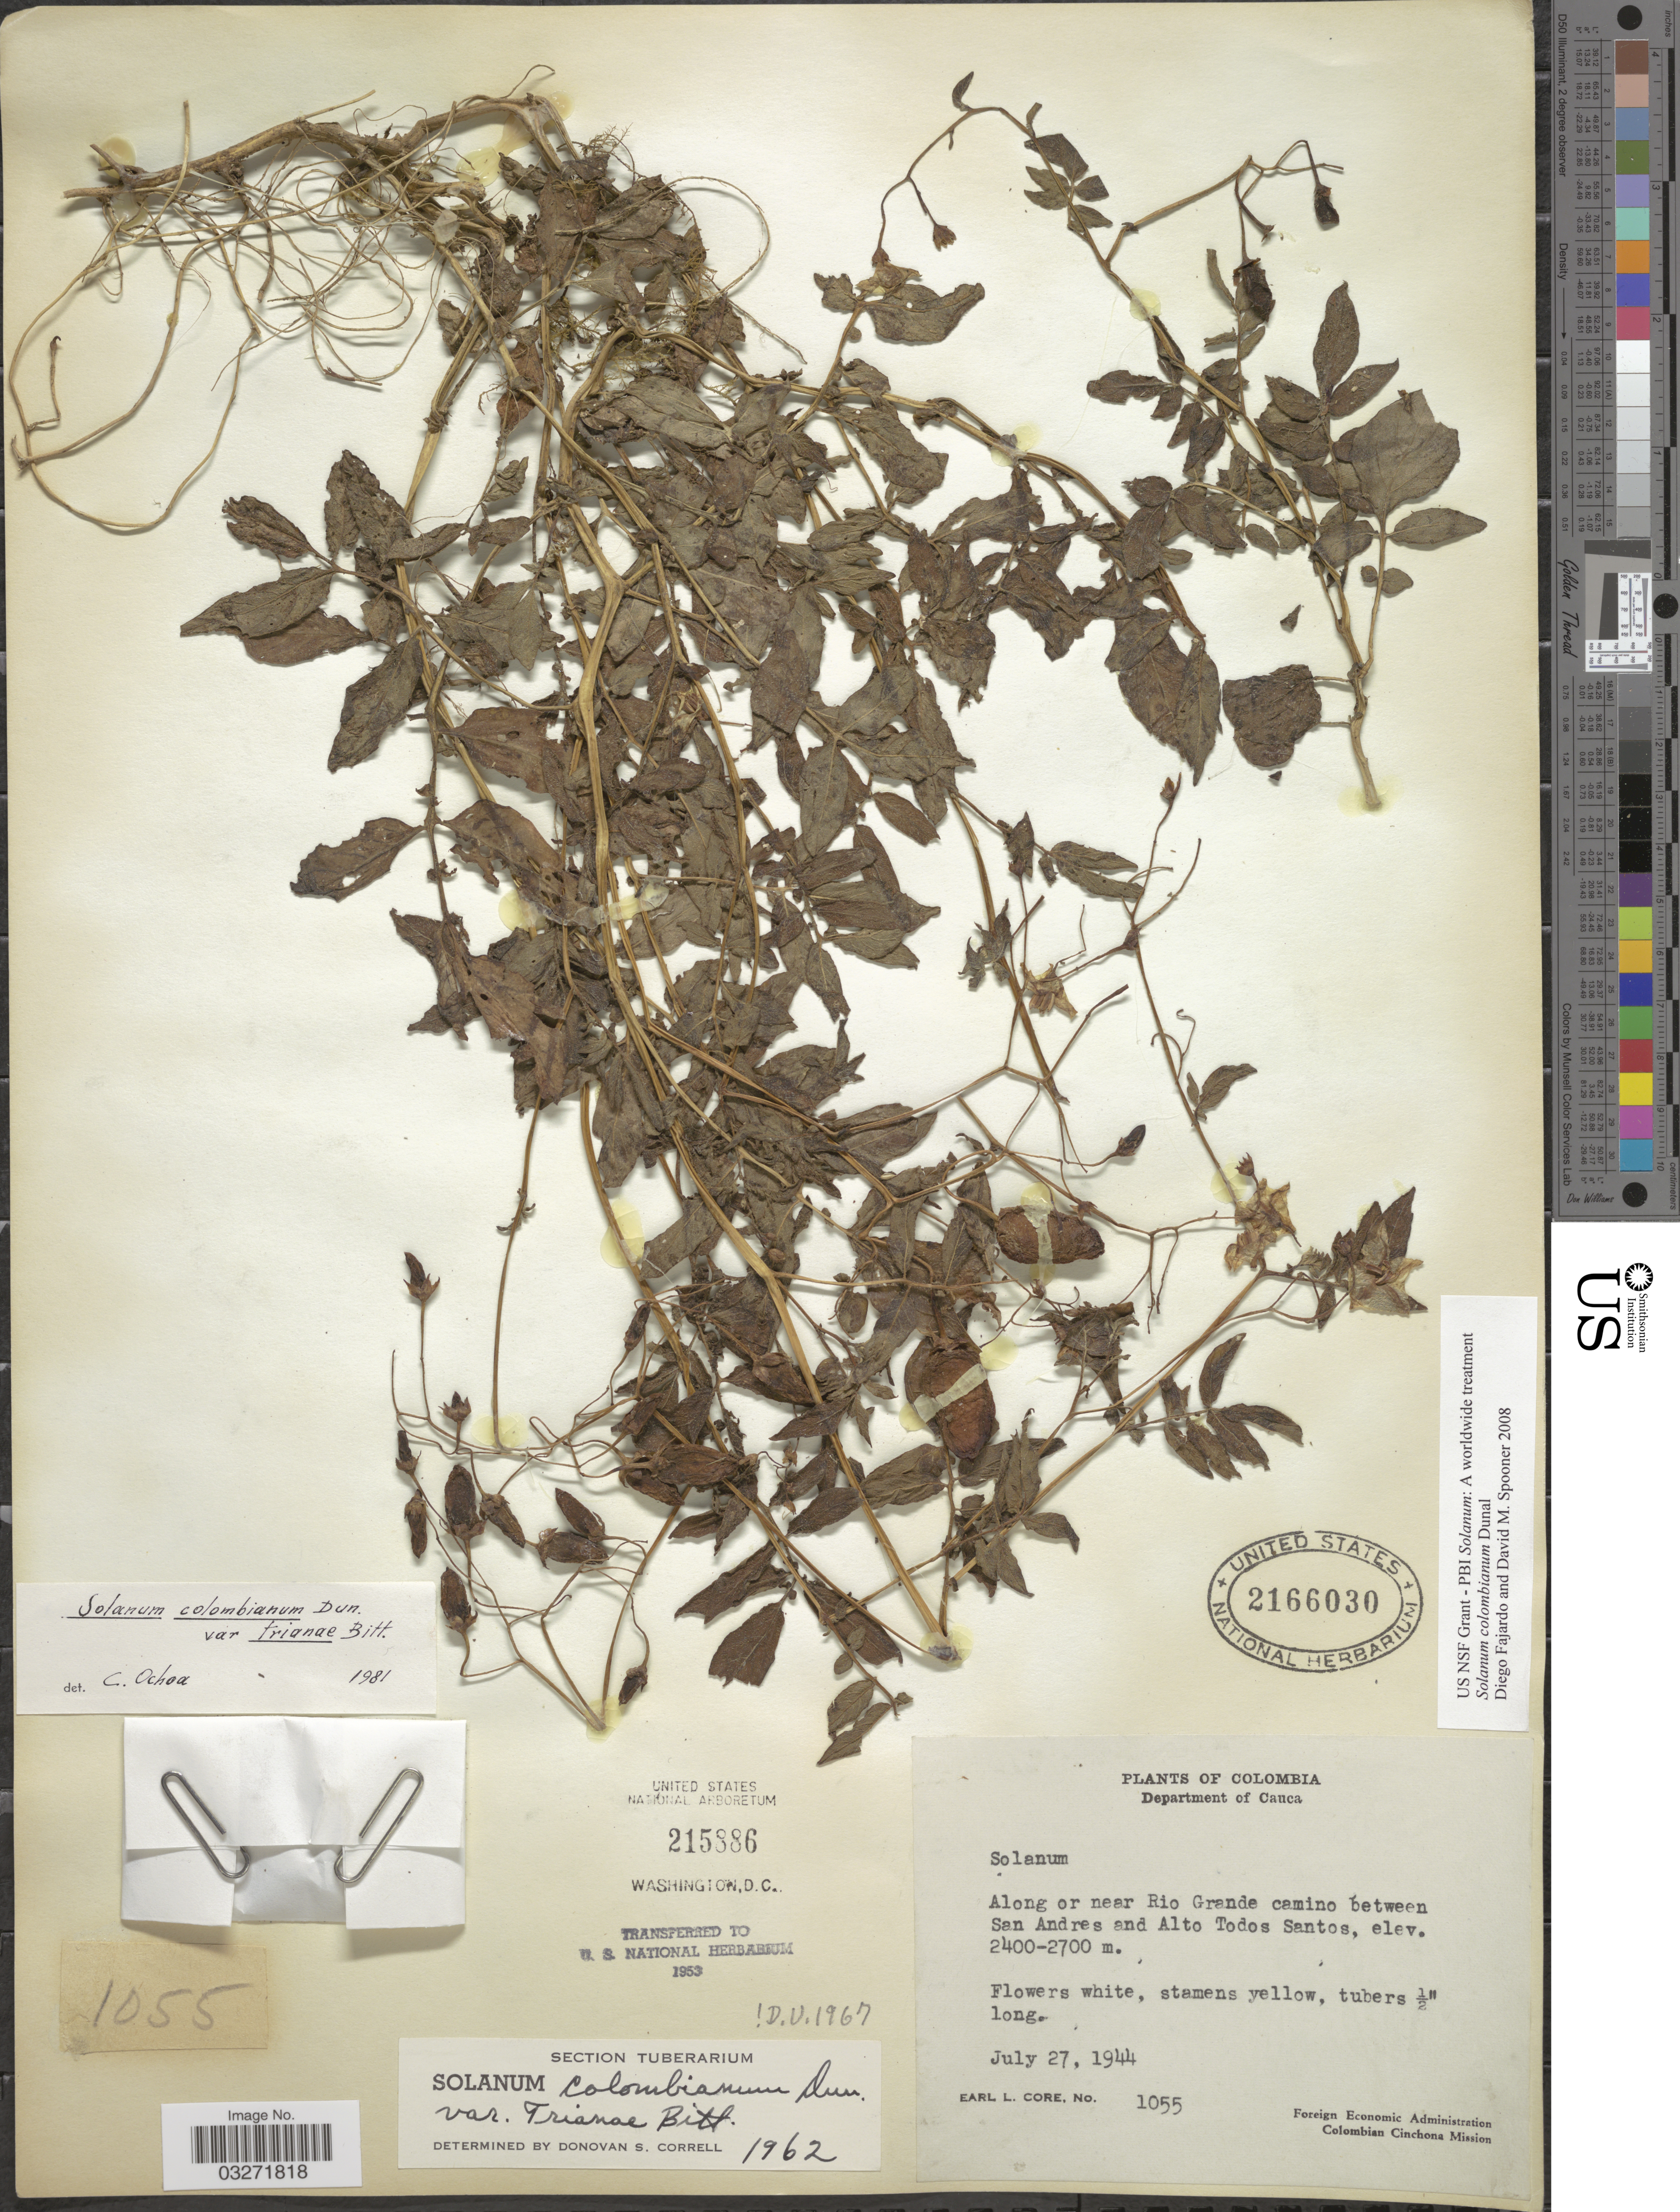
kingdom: Plantae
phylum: Tracheophyta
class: Magnoliopsida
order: Solanales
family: Solanaceae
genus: Solanum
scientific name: Solanum colombianum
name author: Dunal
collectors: E. L. Core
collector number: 1055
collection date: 1944-07-27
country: Colombia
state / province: Cauca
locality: Department of Cauca. Along or near Rio Grande camino between San Andres and Alto Todos Santos.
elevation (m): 2400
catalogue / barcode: US 2166030